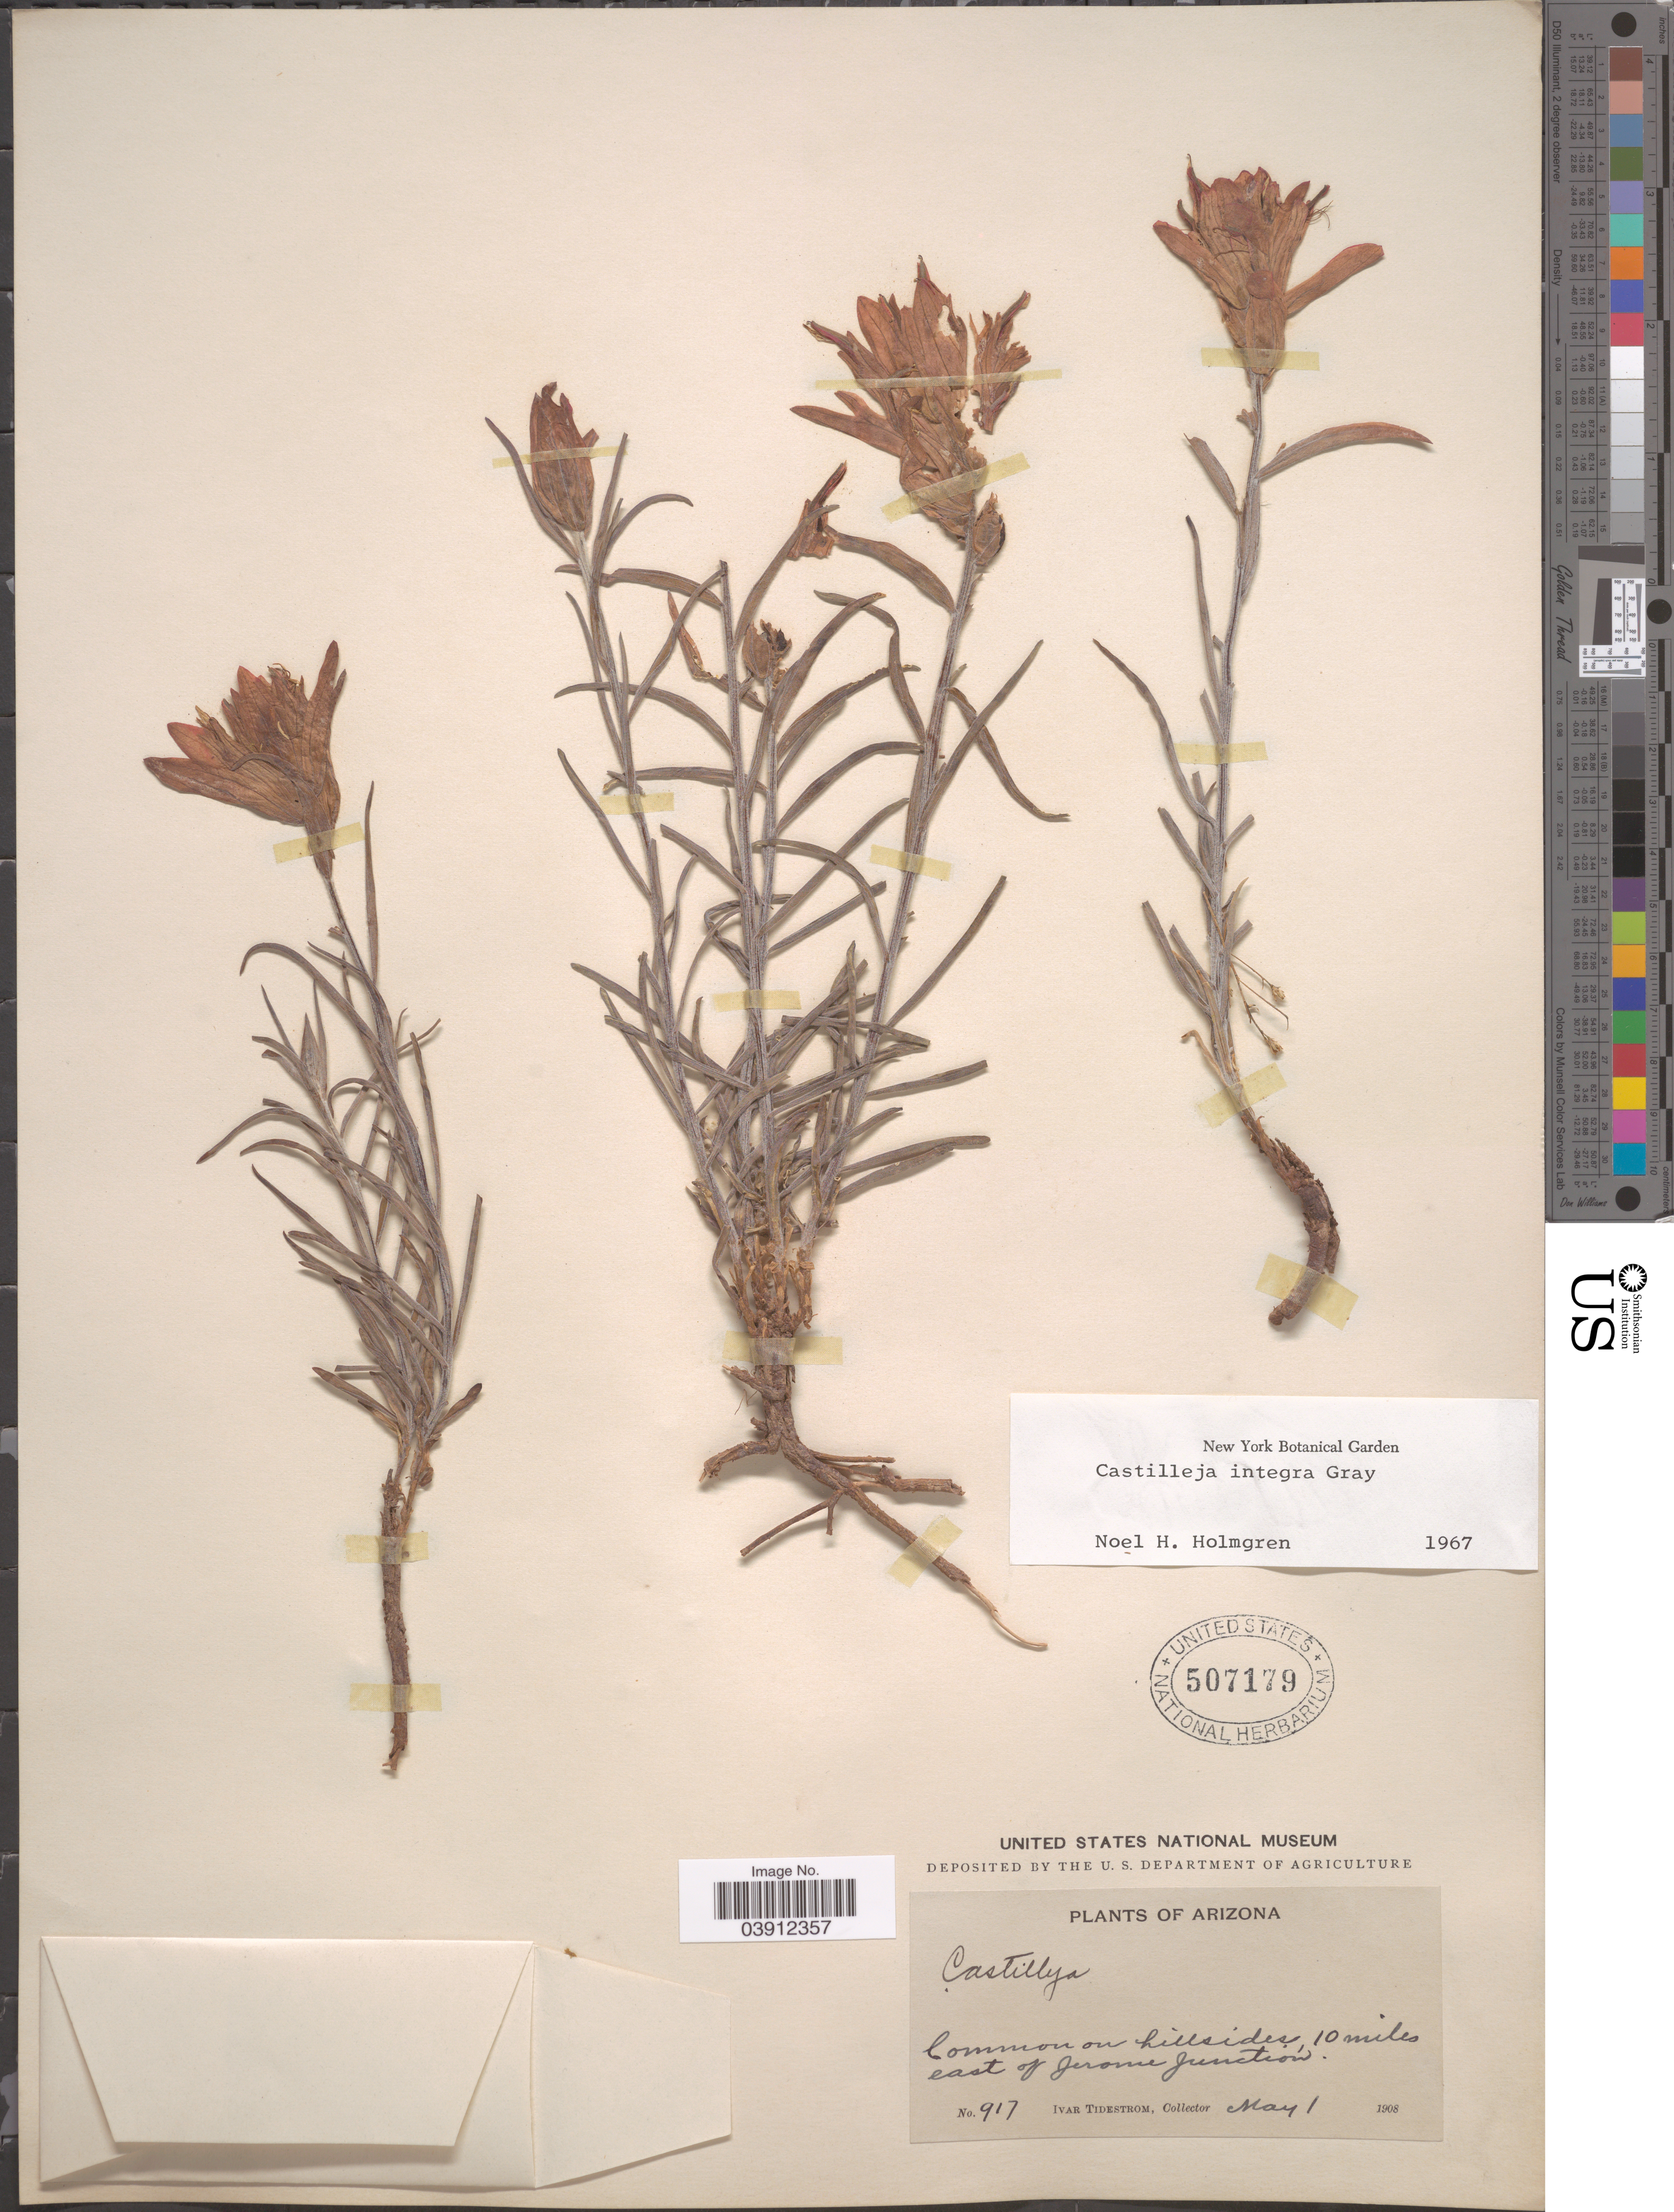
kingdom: Plantae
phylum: Tracheophyta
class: Magnoliopsida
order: Lamiales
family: Orobanchaceae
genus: Castilleja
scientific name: Castilleja integra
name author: A. Gray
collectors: I. F. Tidestrom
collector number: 917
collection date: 1908-05-01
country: United States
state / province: Arizona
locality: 10 miles east of Jerome Junction.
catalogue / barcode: US 507179